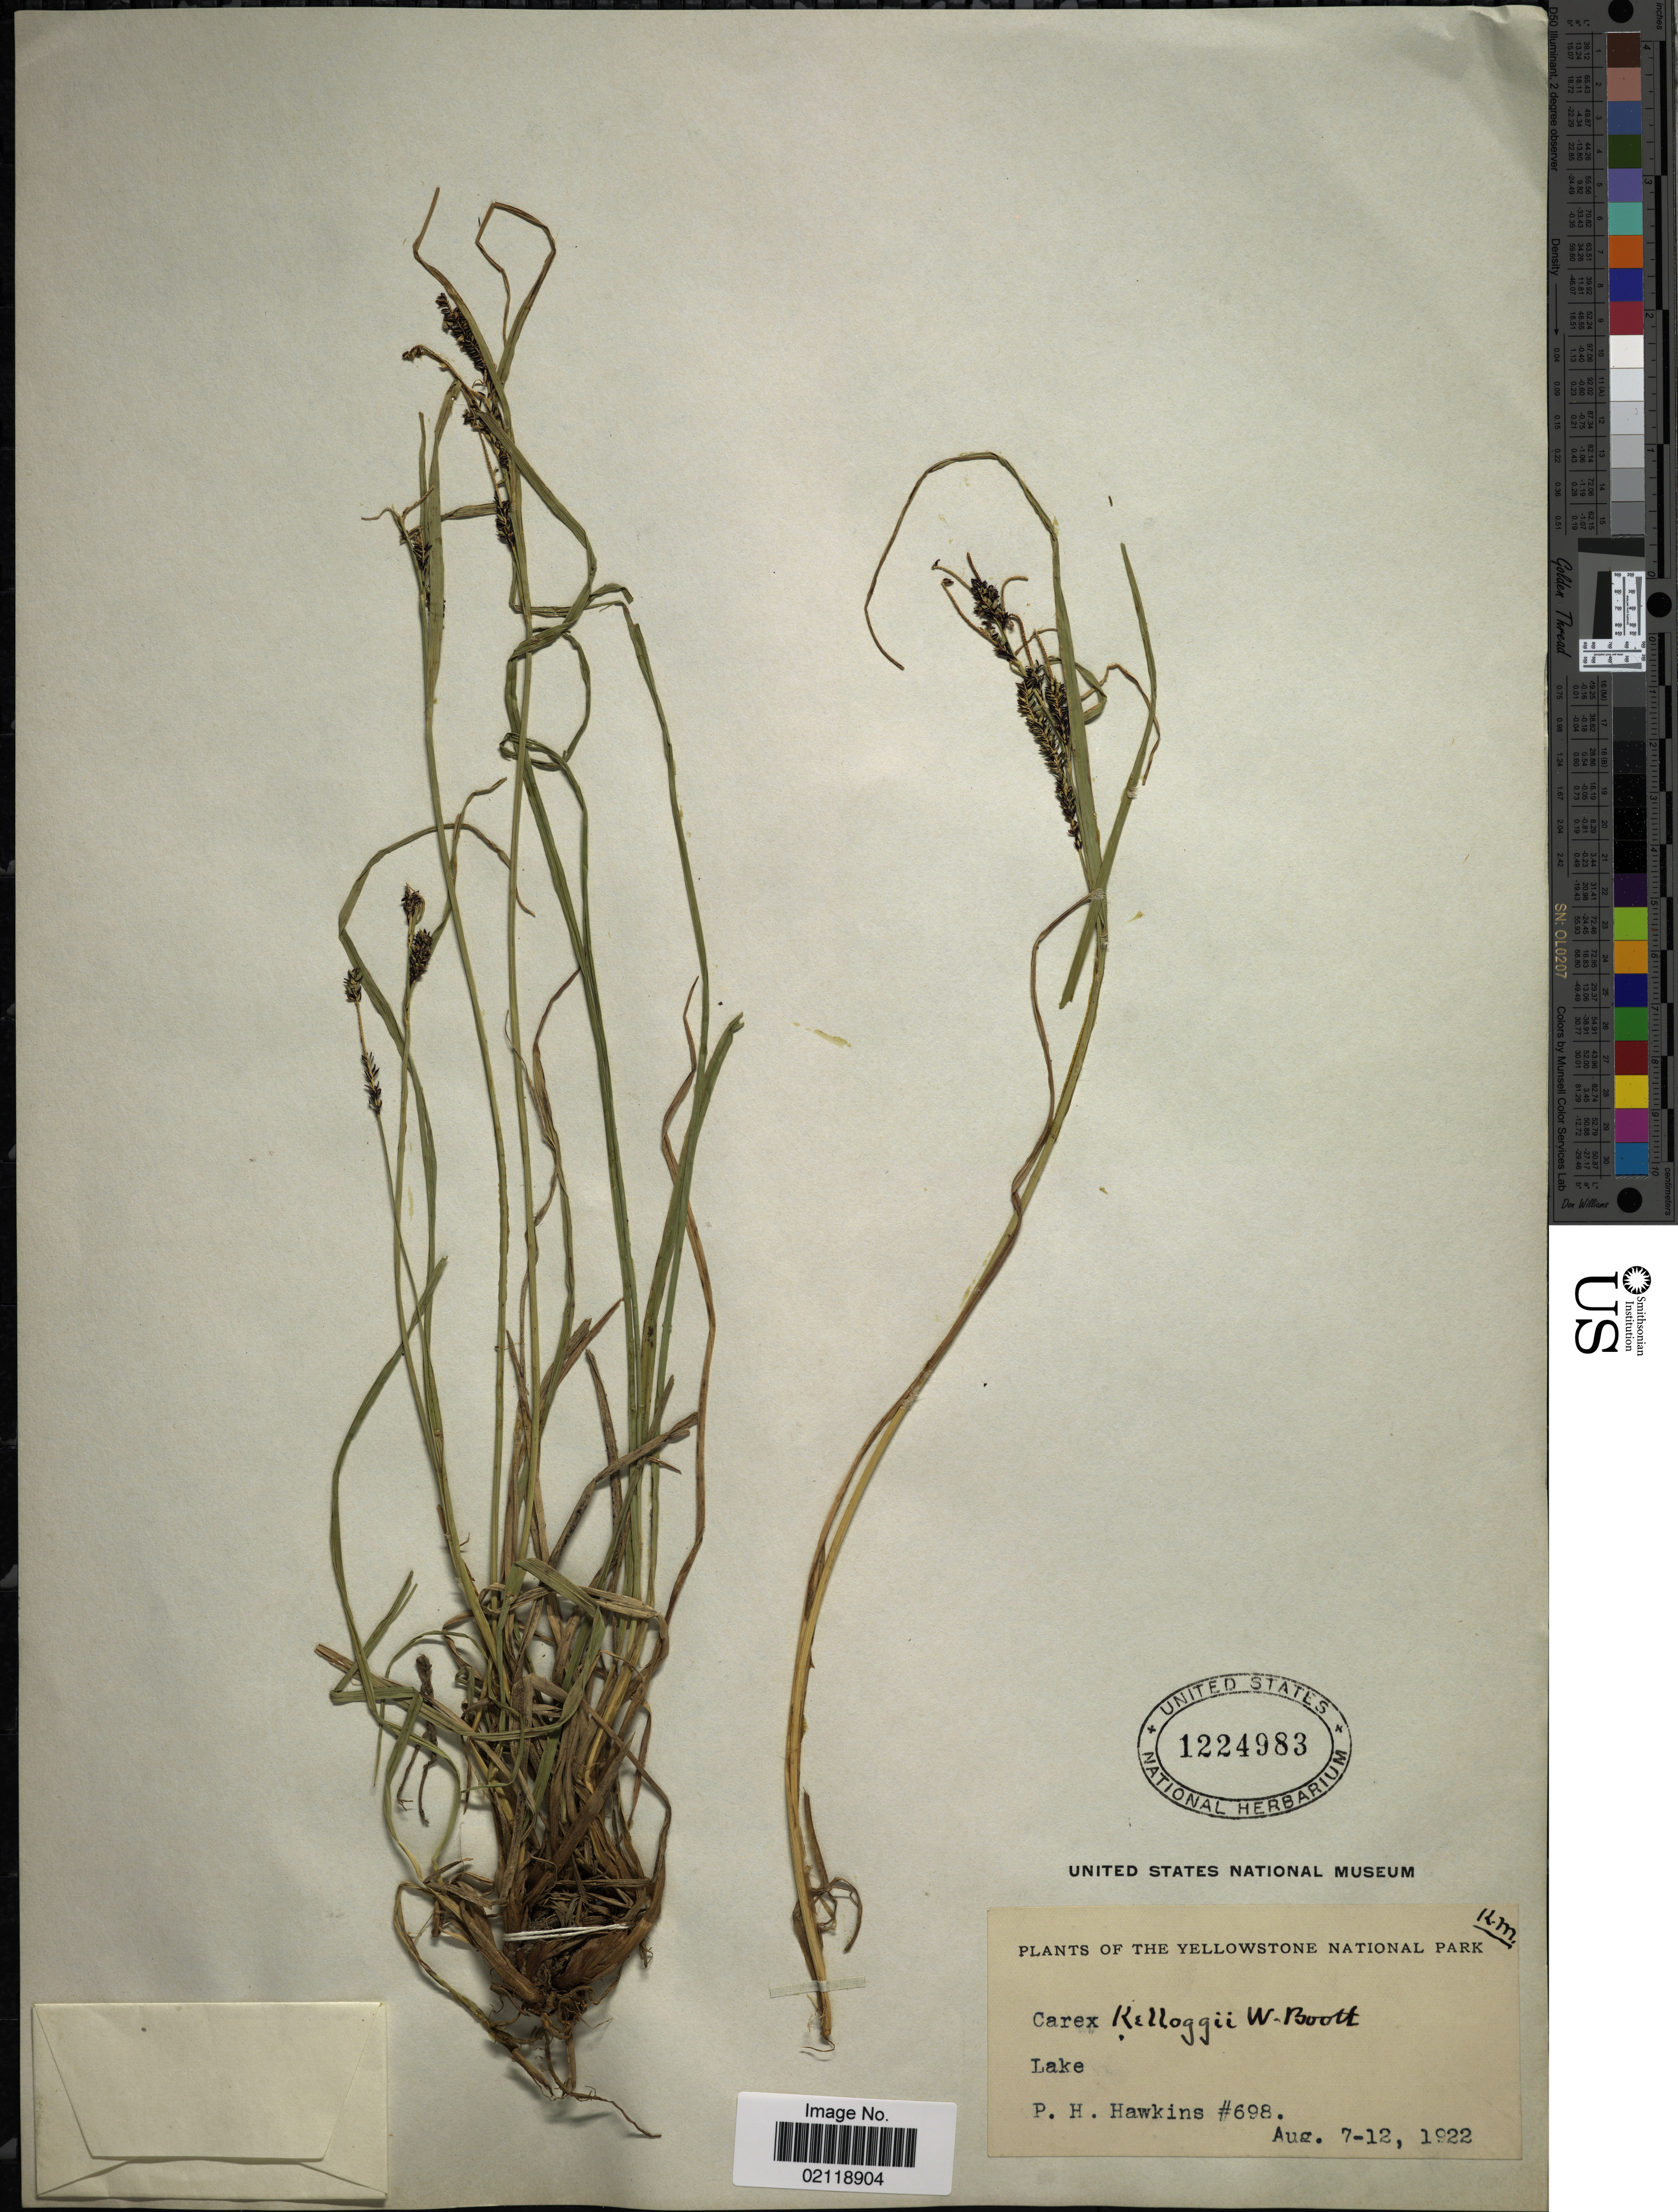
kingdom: Plantae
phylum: Tracheophyta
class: Liliopsida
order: Poales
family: Cyperaceae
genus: Carex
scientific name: Carex kelloggii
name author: W. Boott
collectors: P. Hawkins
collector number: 698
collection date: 1922-08-07/1922-08-12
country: United States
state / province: Wyoming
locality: The Yellowstone National Park, Lake.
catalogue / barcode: US 1224983